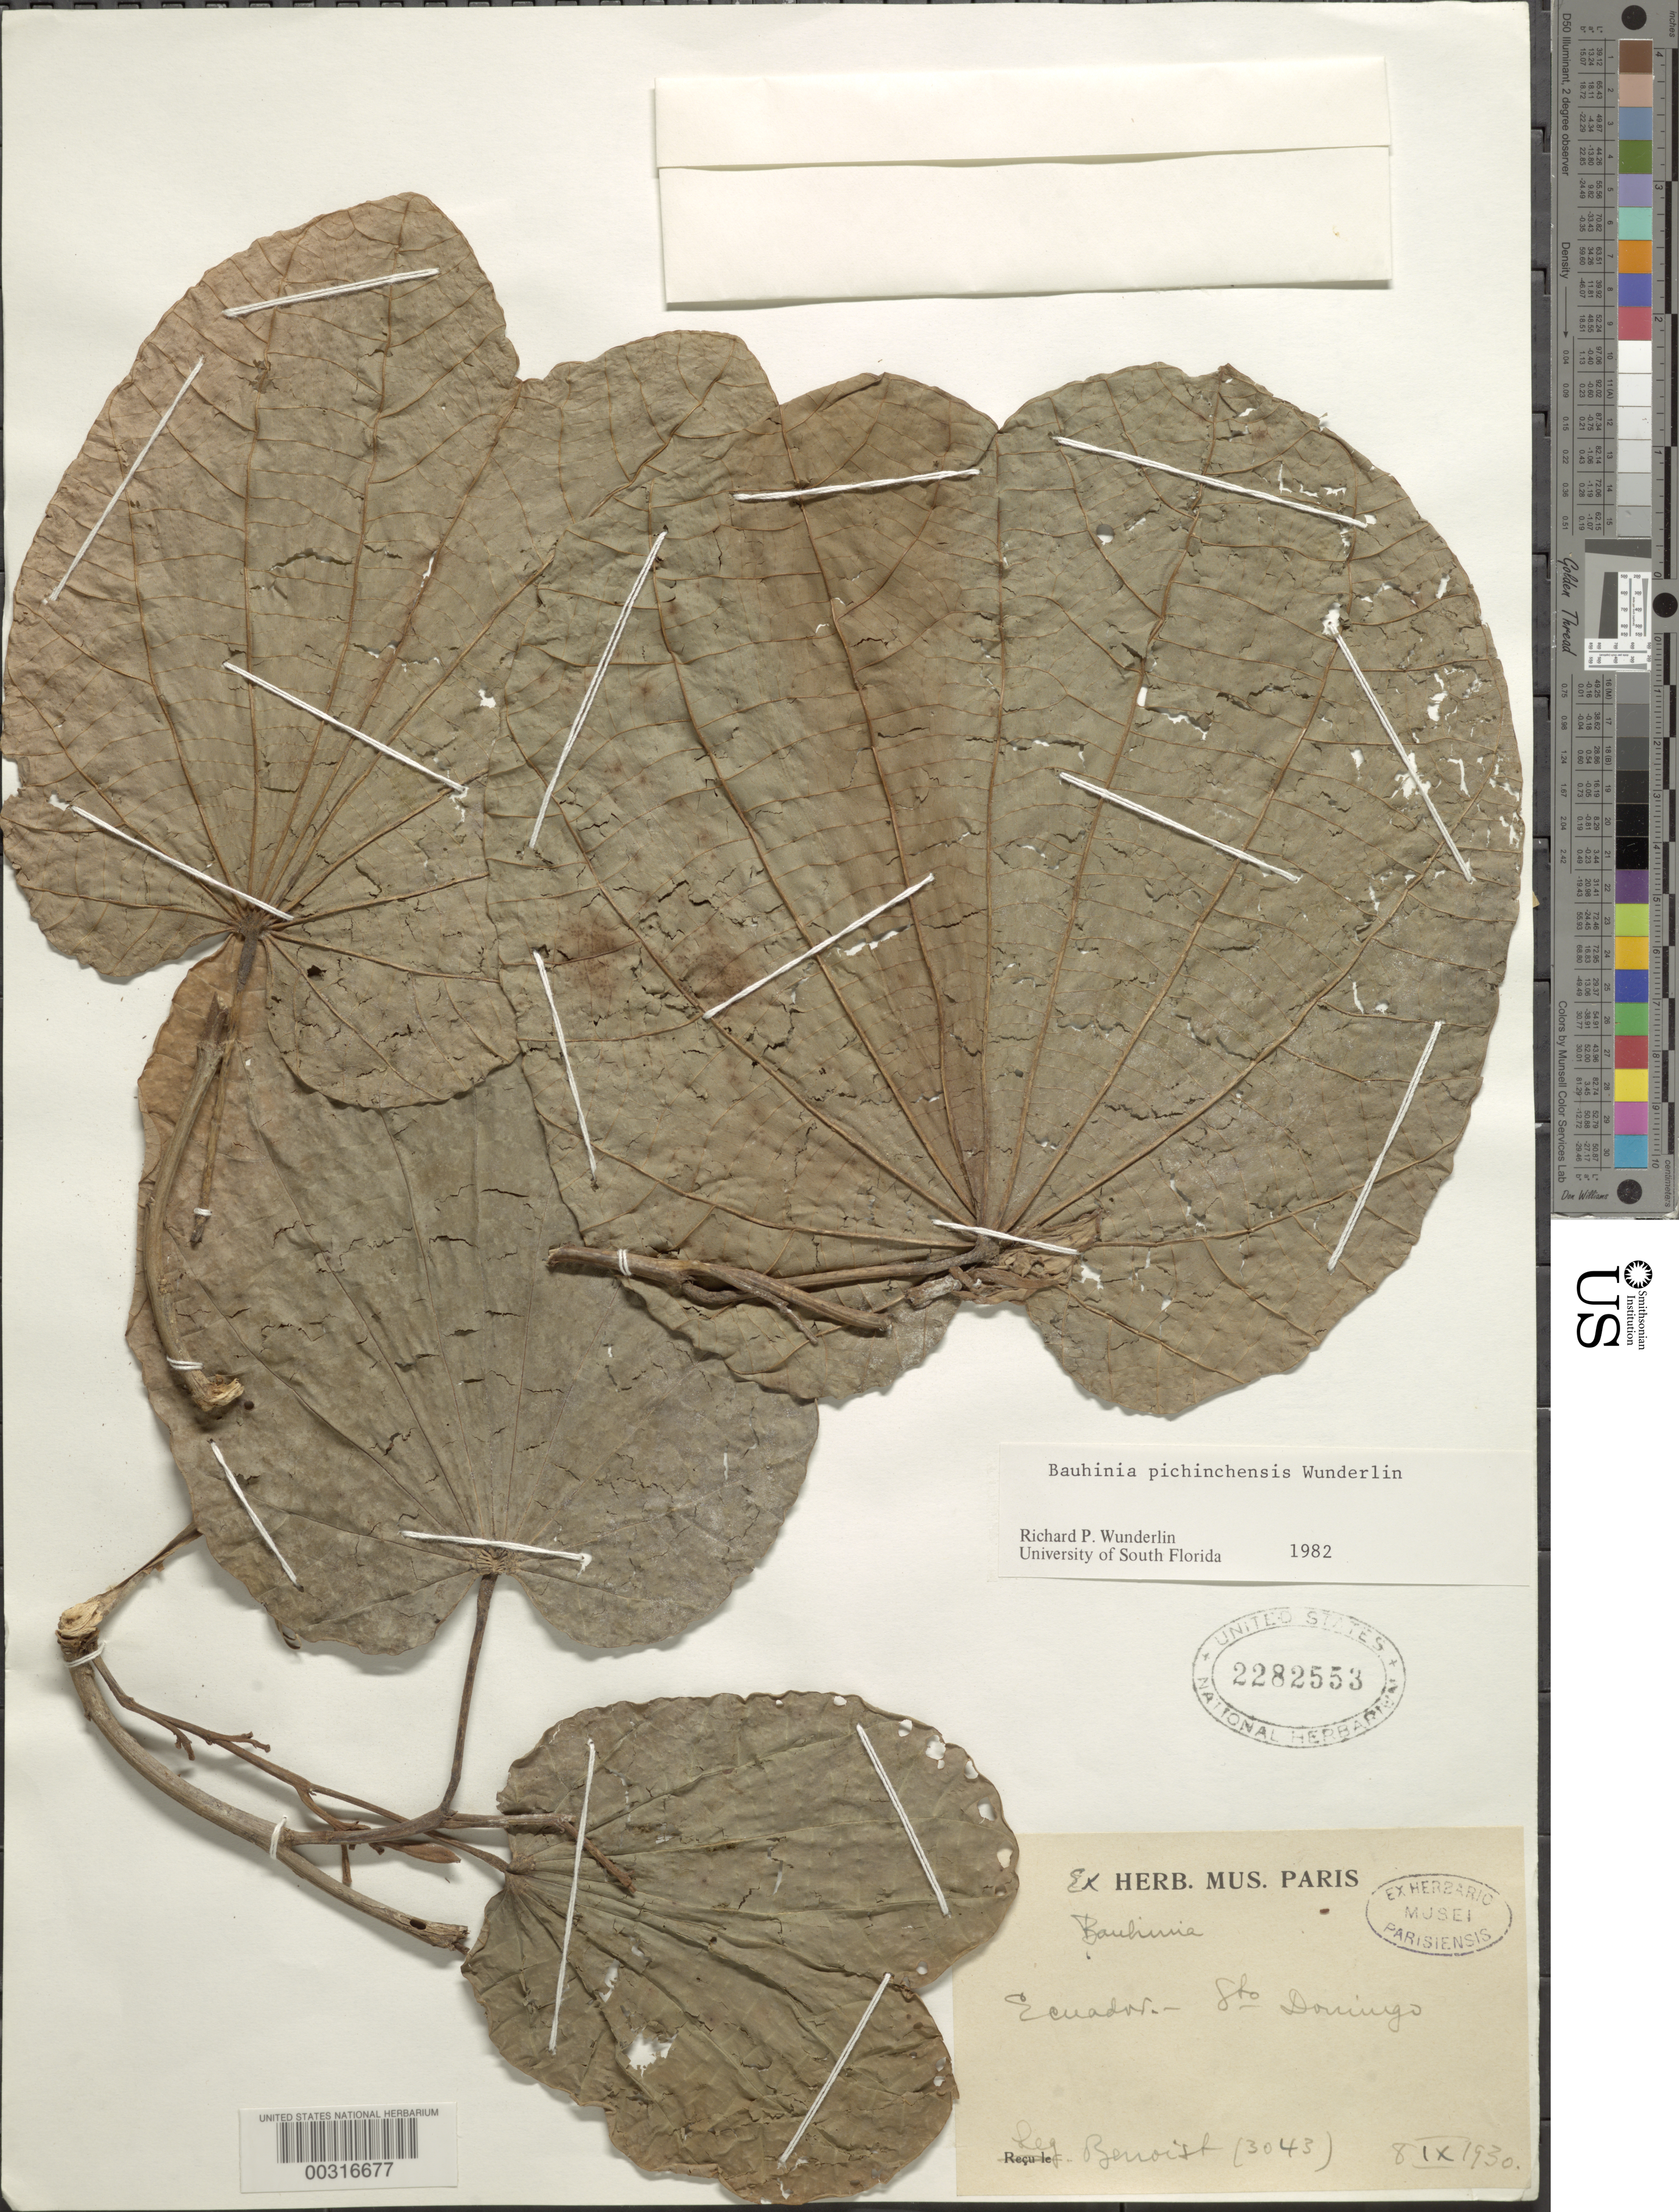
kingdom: Plantae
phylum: Tracheophyta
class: Magnoliopsida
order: Fabales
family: Fabaceae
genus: Bauhinia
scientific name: Bauhinia pichinchensis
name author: Wunderlin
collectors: R. Benoist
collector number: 3043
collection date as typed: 08 Sep 1930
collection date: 1930-09-08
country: Ecuador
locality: St. domingo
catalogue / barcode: US 2282553